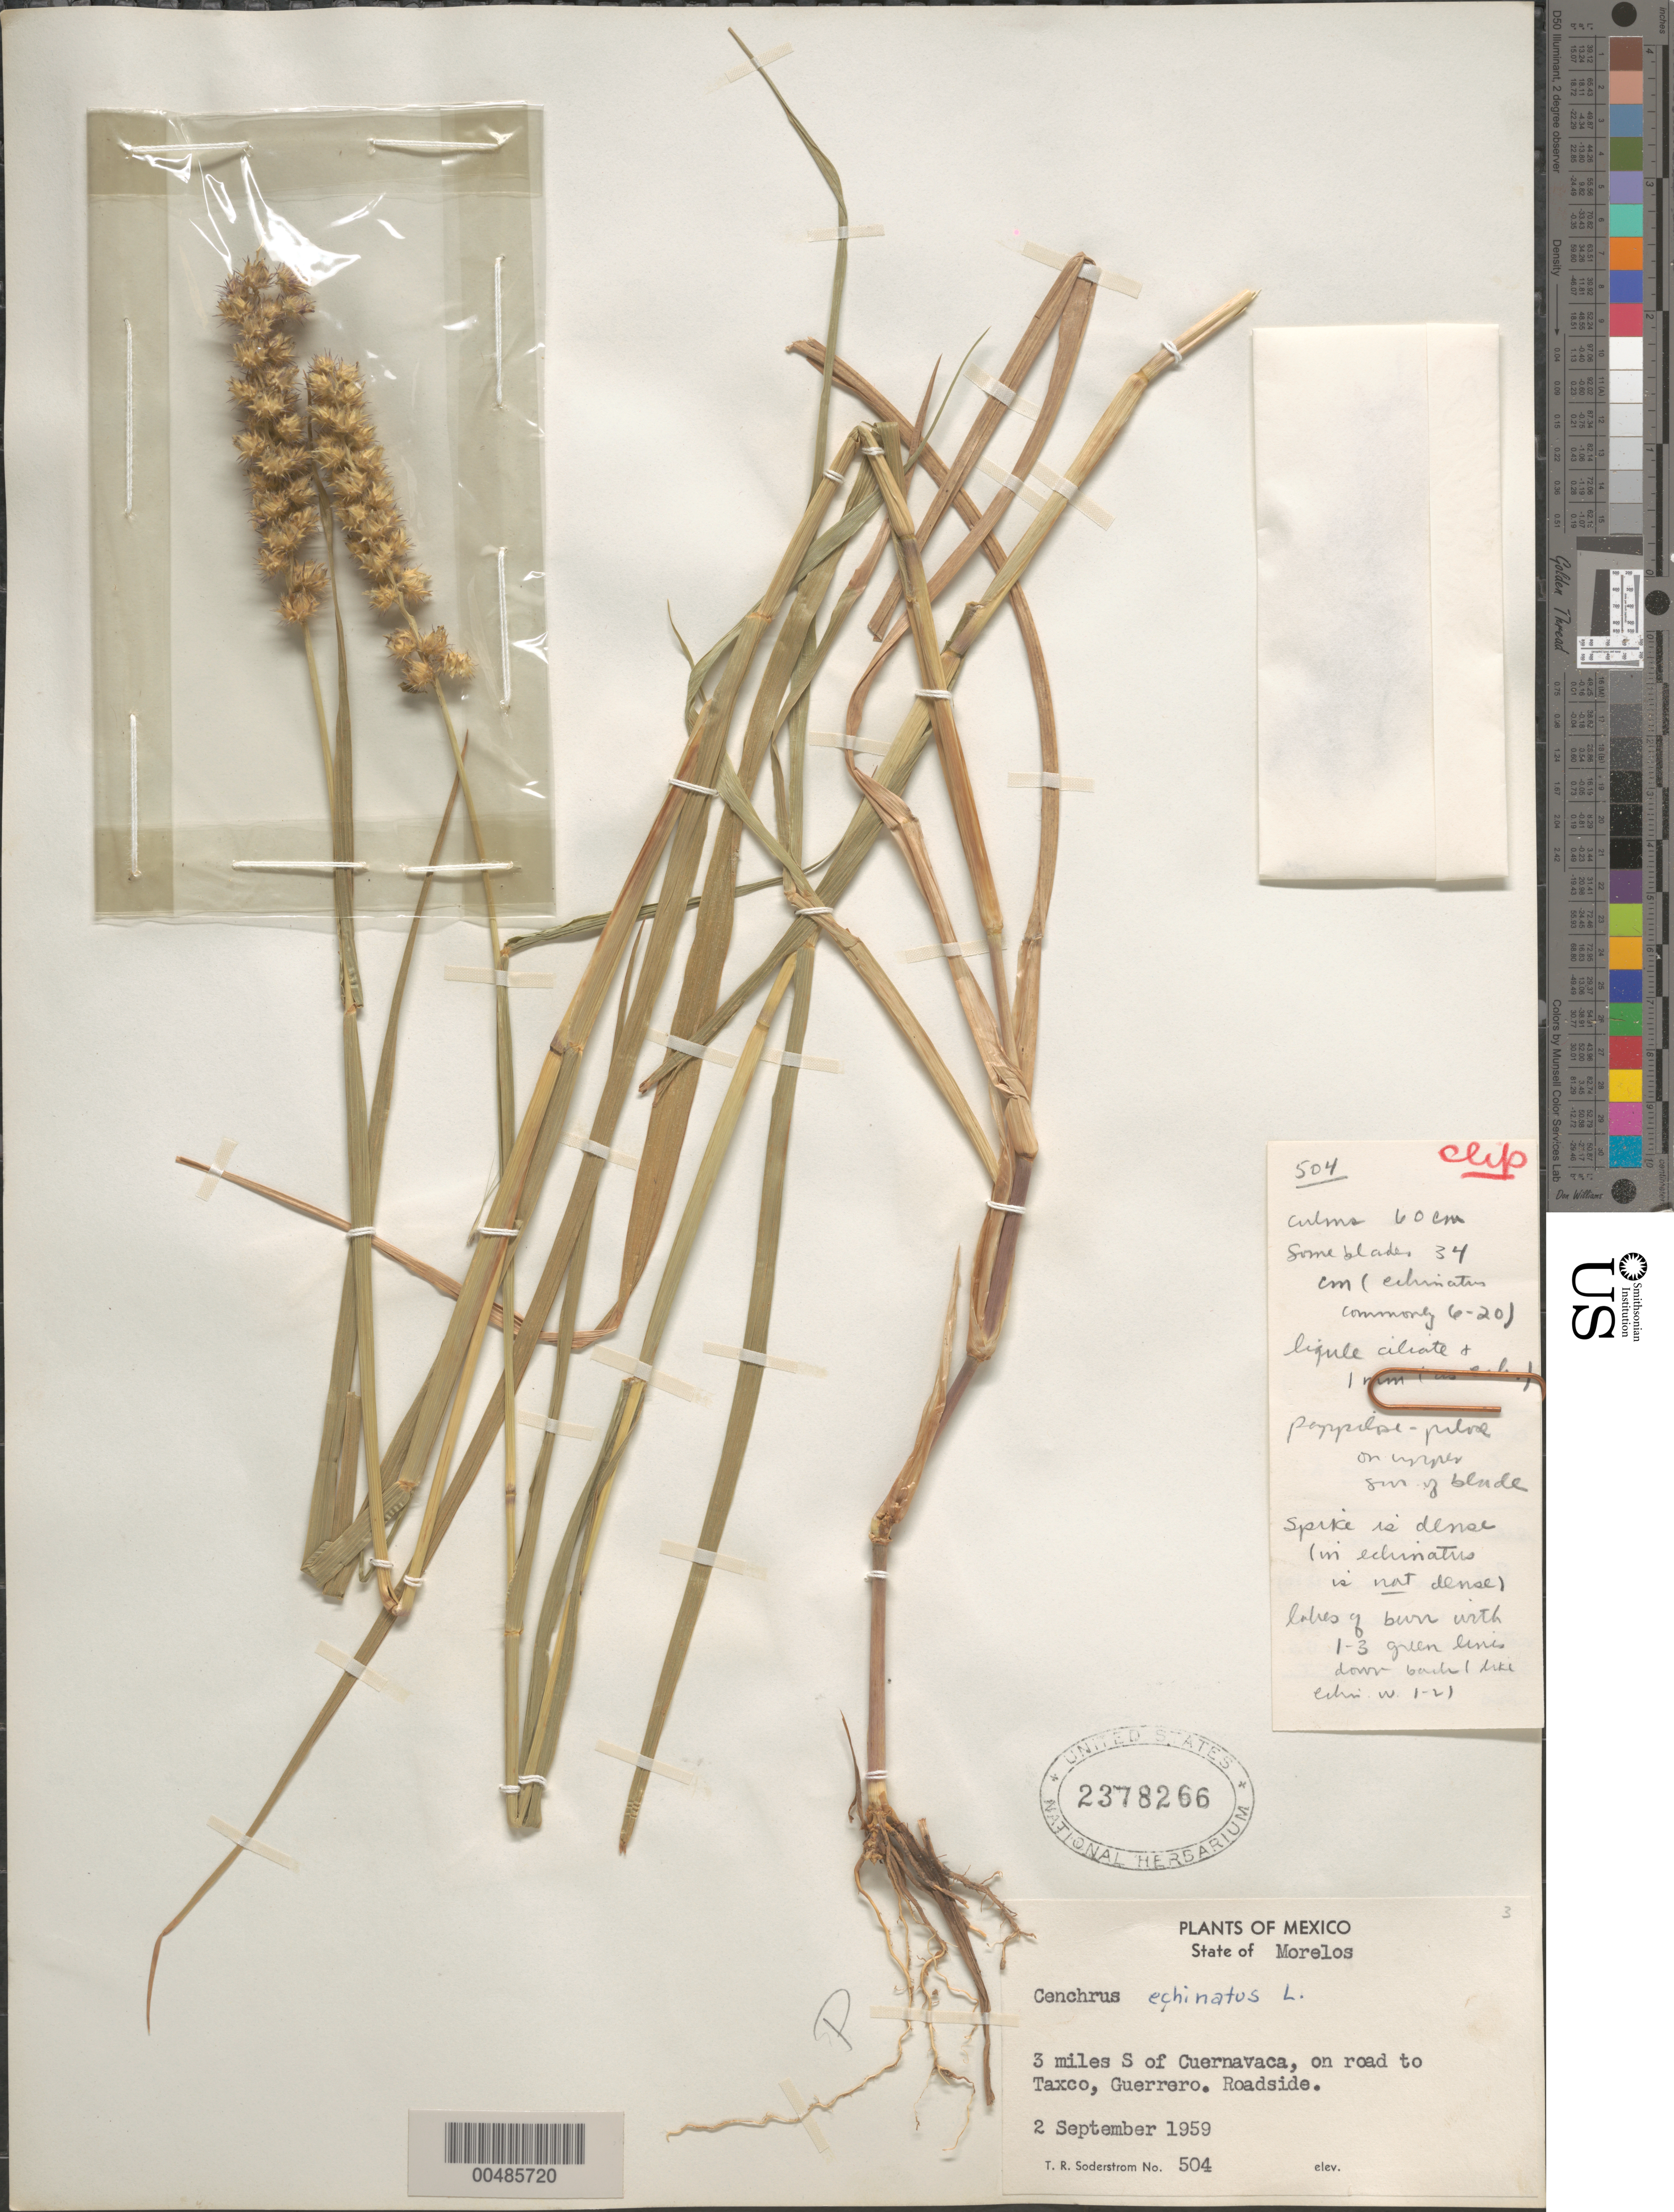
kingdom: Plantae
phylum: Tracheophyta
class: Liliopsida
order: Poales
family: Poaceae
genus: Cenchrus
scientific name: Cenchrus echinatus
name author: L.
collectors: T. R. Soderstrom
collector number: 504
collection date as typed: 2 Sep 1959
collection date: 1959-09-02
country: Mexico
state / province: Morelos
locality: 3 mi S of Cuernavaca, on rd to Taxco, Guerrero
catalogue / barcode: US 2378266